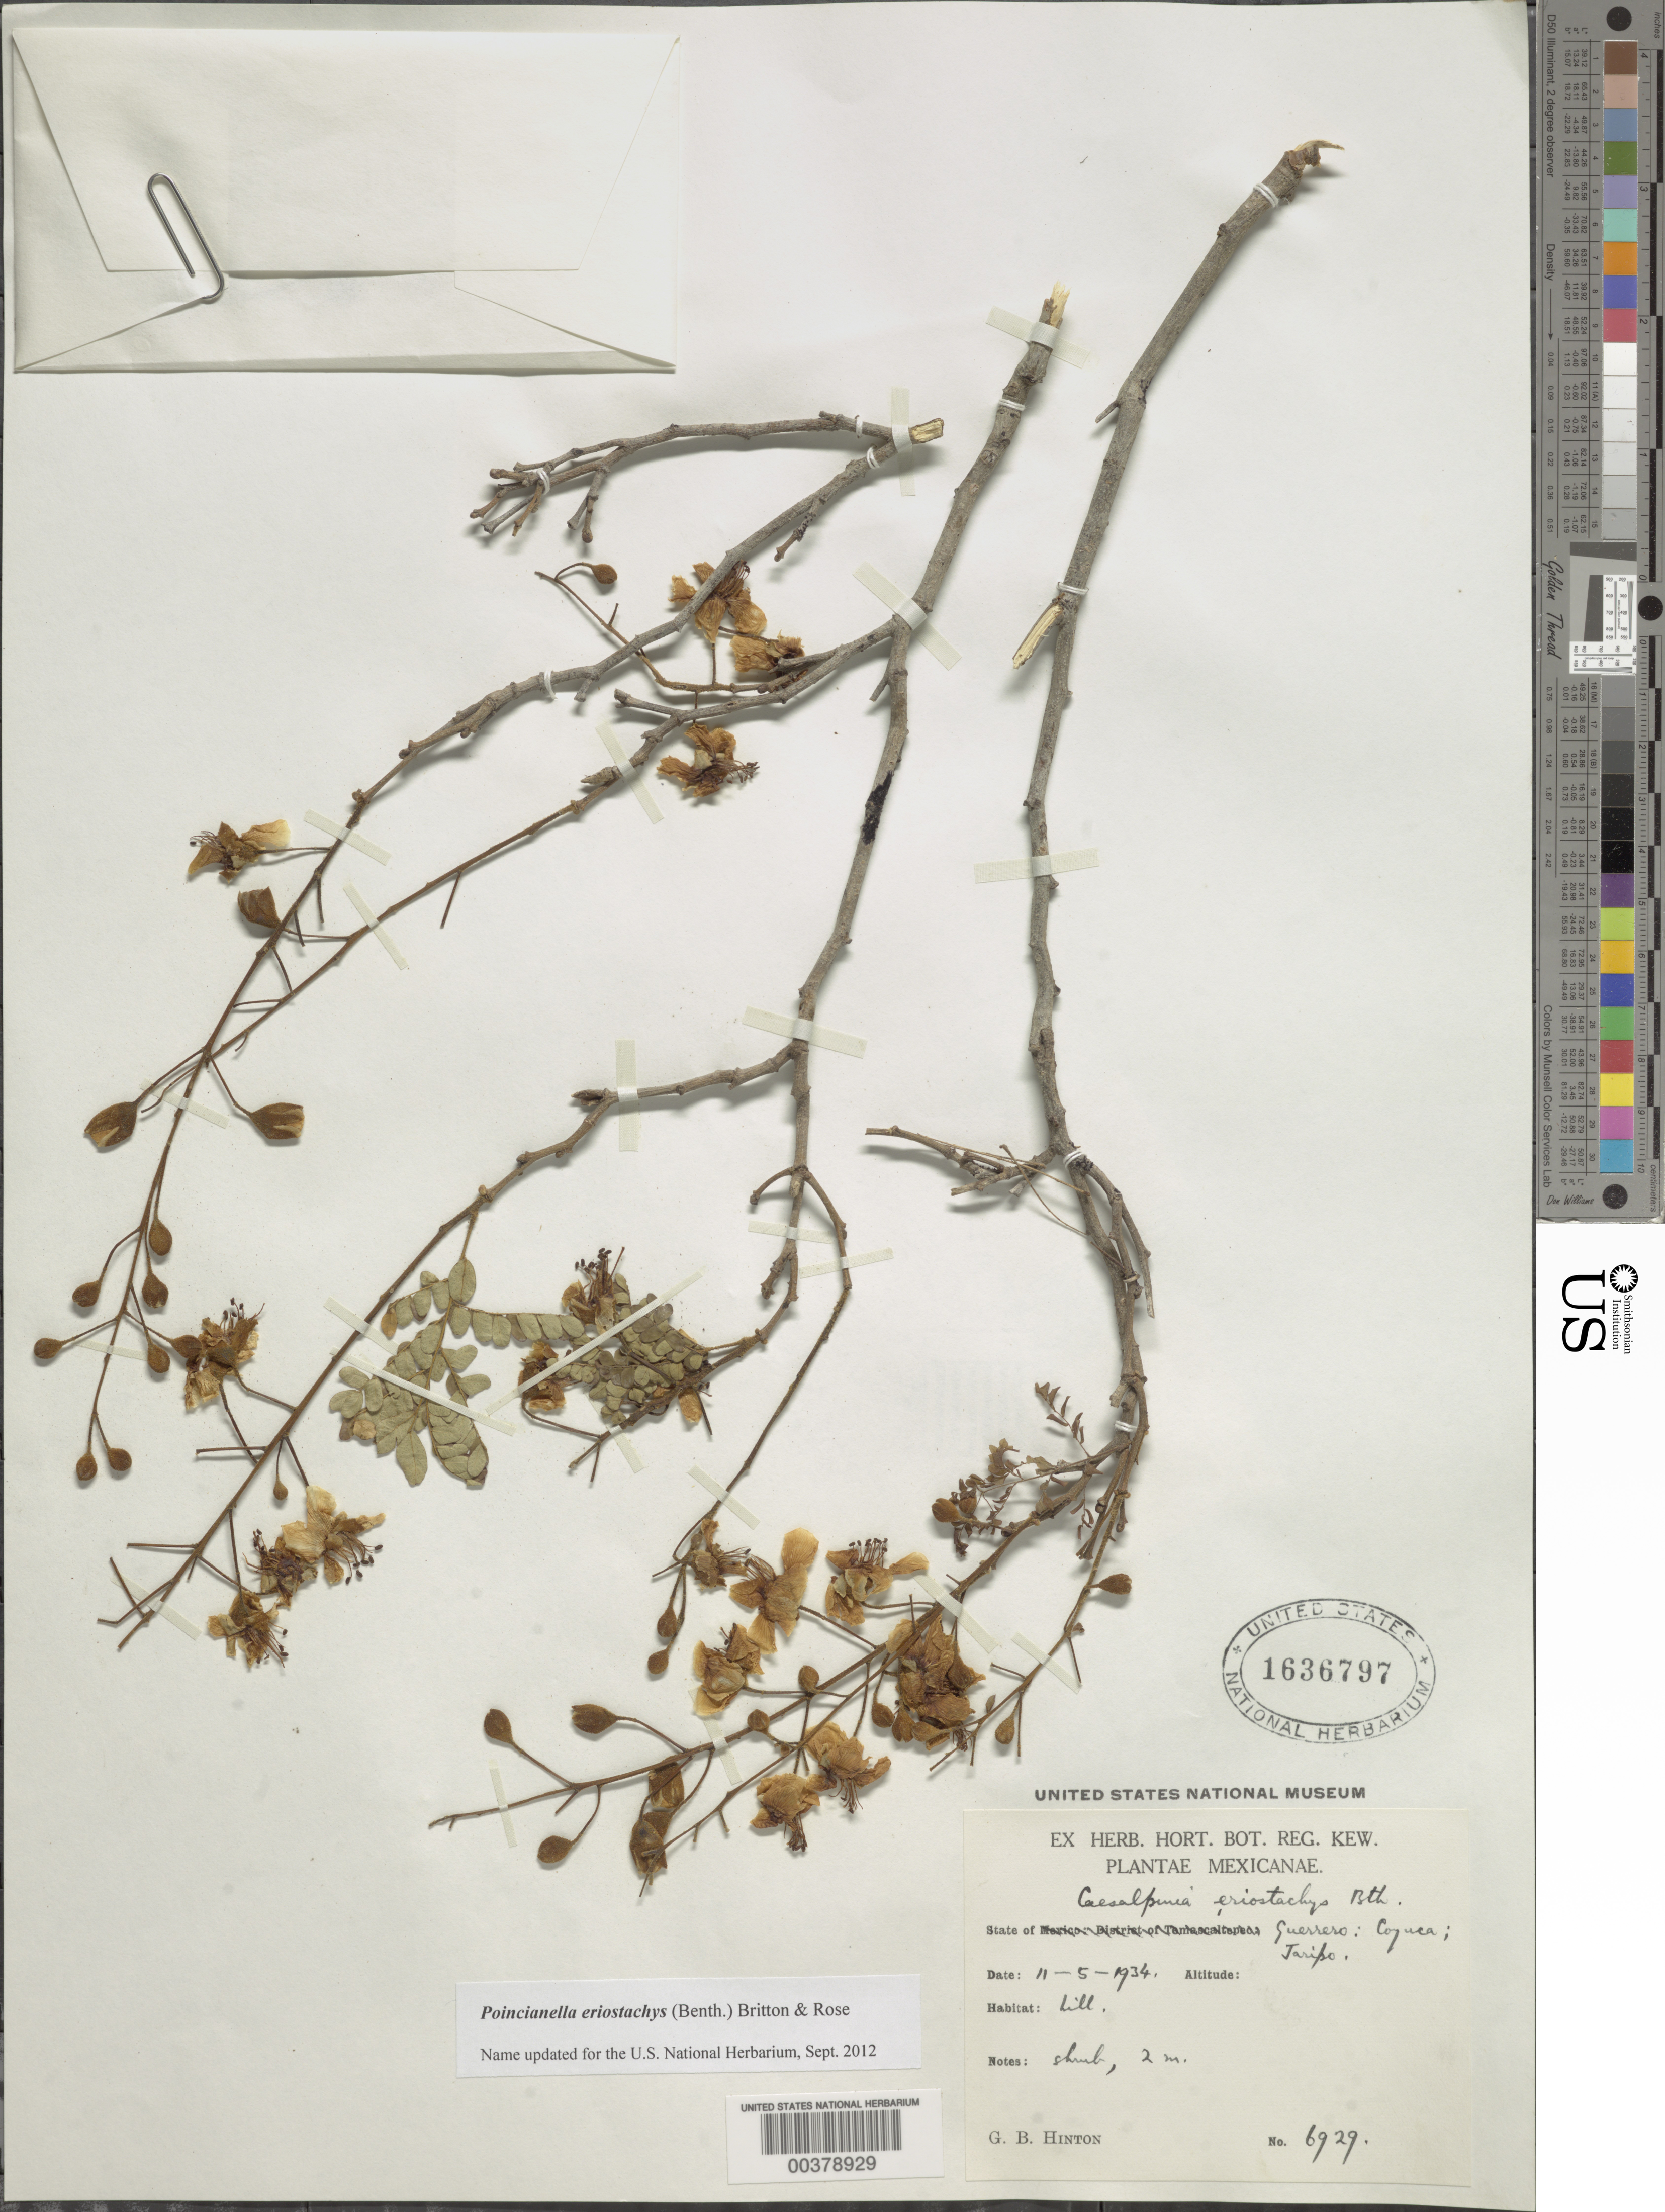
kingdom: Plantae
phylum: Tracheophyta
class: Magnoliopsida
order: Fabales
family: Fabaceae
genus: Cenostigma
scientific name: Cenostigma eriostachys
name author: (Benth.) Gagnon & G.P. Lewis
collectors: G. B. Hinton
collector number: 6929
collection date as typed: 05 Nov 1934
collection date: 1934-11-05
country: Mexico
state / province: Guerrero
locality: Coyuca; Jaripo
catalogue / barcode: US 1636797